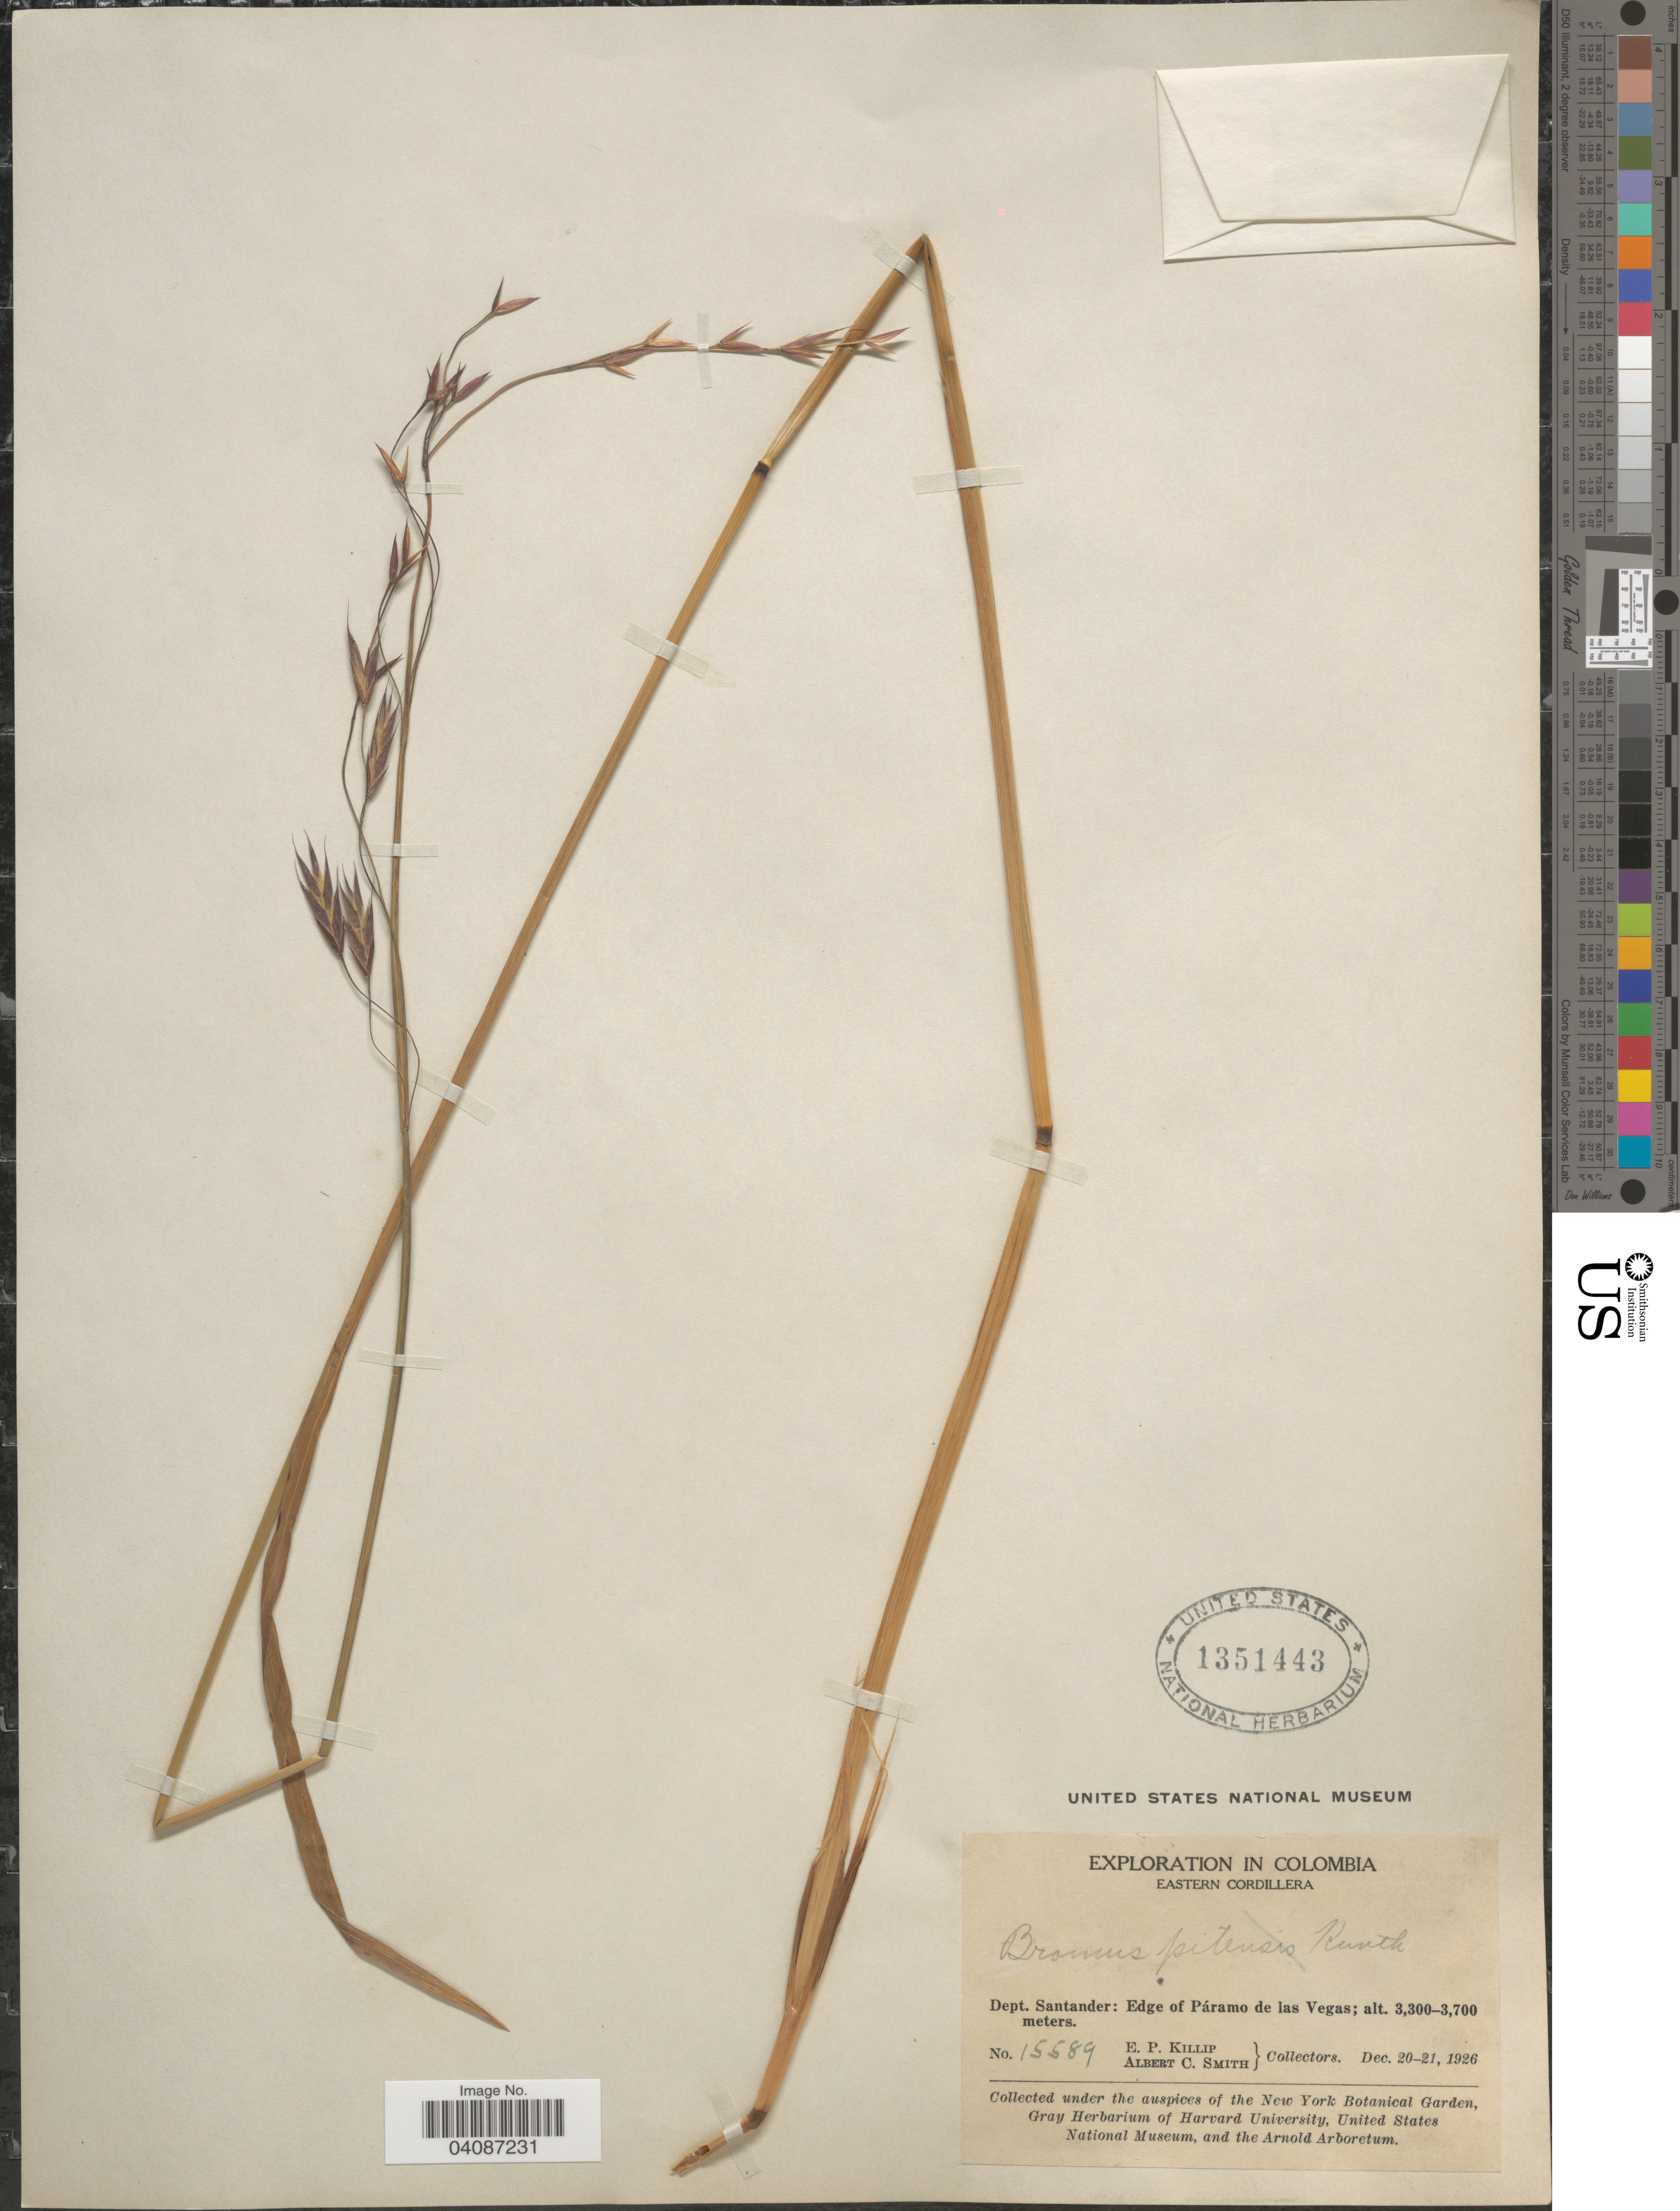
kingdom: Plantae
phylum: Tracheophyta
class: Liliopsida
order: Poales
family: Poaceae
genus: Bromus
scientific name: Bromus pitensis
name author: Kunth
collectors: E. P. Killip & A. C. Smith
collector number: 15589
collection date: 1926-12-20/1926-12-21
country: Colombia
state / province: Santander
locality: Exploration in Colombia. Eastern Cordillera. Dept. Santander: Edge of Páramo de las Vegas.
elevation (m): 3300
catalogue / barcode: US 1351443